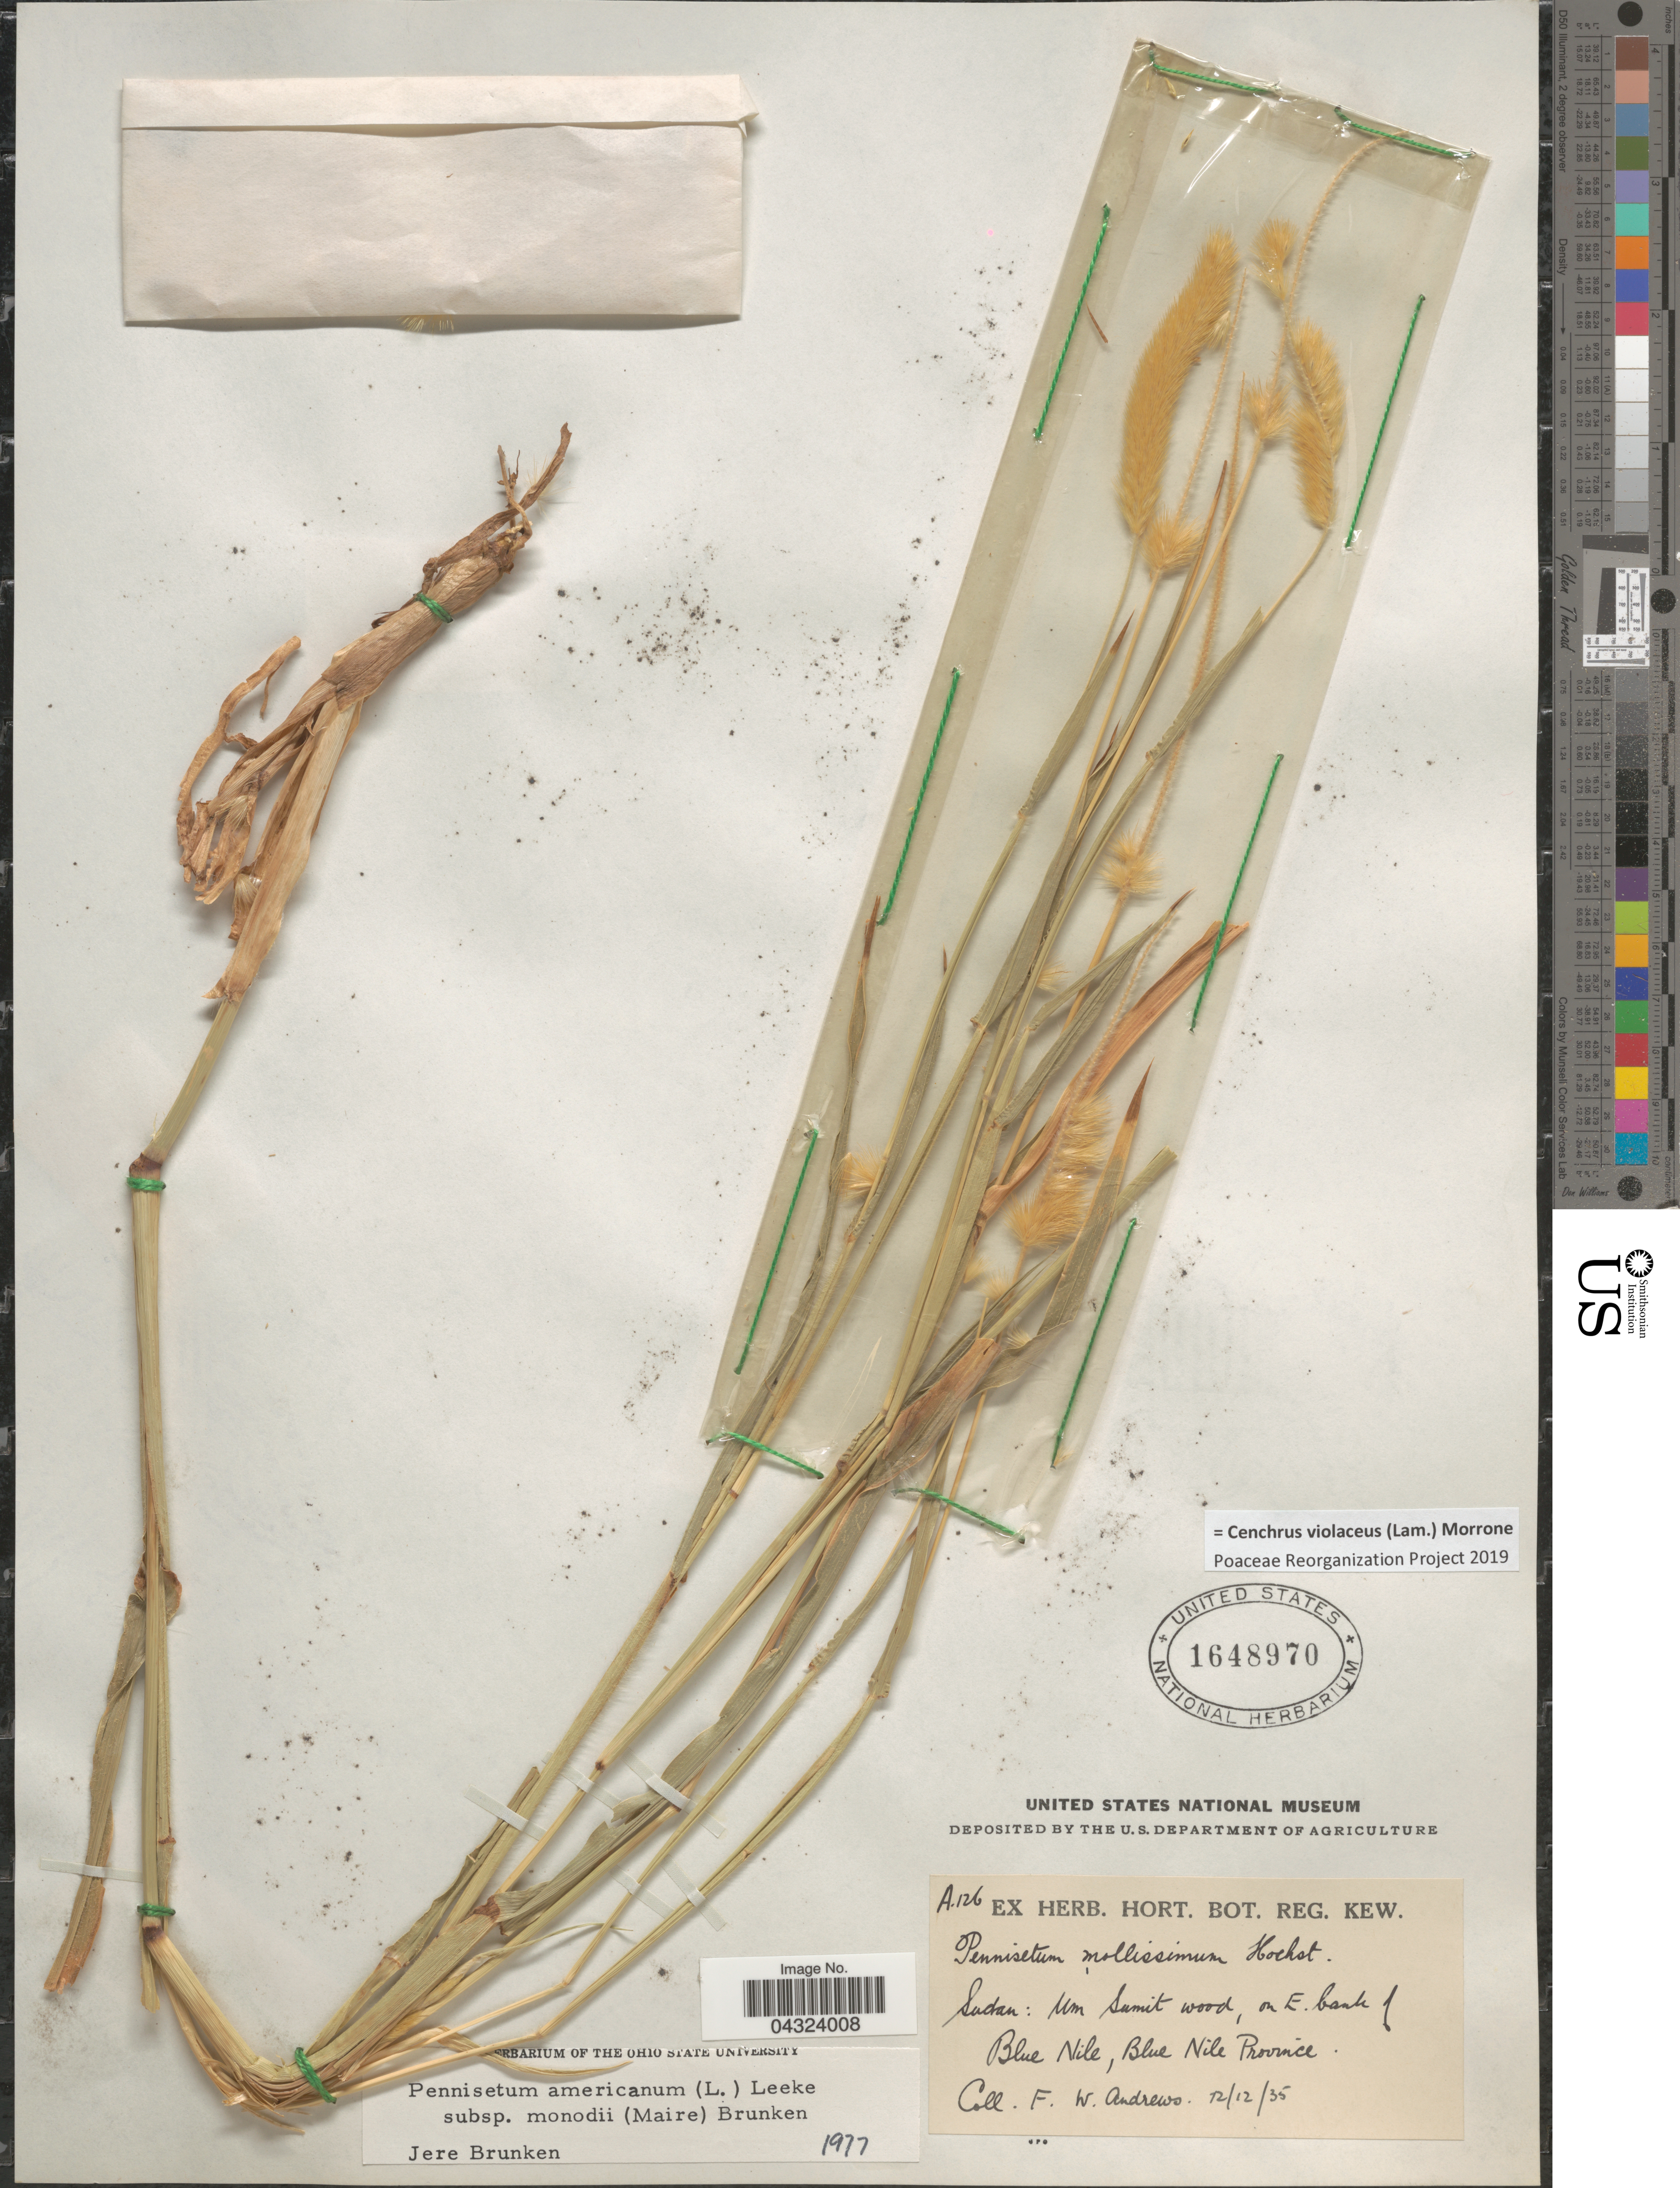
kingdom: Plantae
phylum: Tracheophyta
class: Liliopsida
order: Poales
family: Poaceae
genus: Cenchrus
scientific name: Cenchrus violaceus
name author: (Lam.) Morrone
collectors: F. W. Andrews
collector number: A126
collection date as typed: Transcribed d/m/y: 12/12/35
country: Sudan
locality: Um Simit wood, on E. bank of Blue Nile, Blue Nile Province.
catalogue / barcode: US 1648970